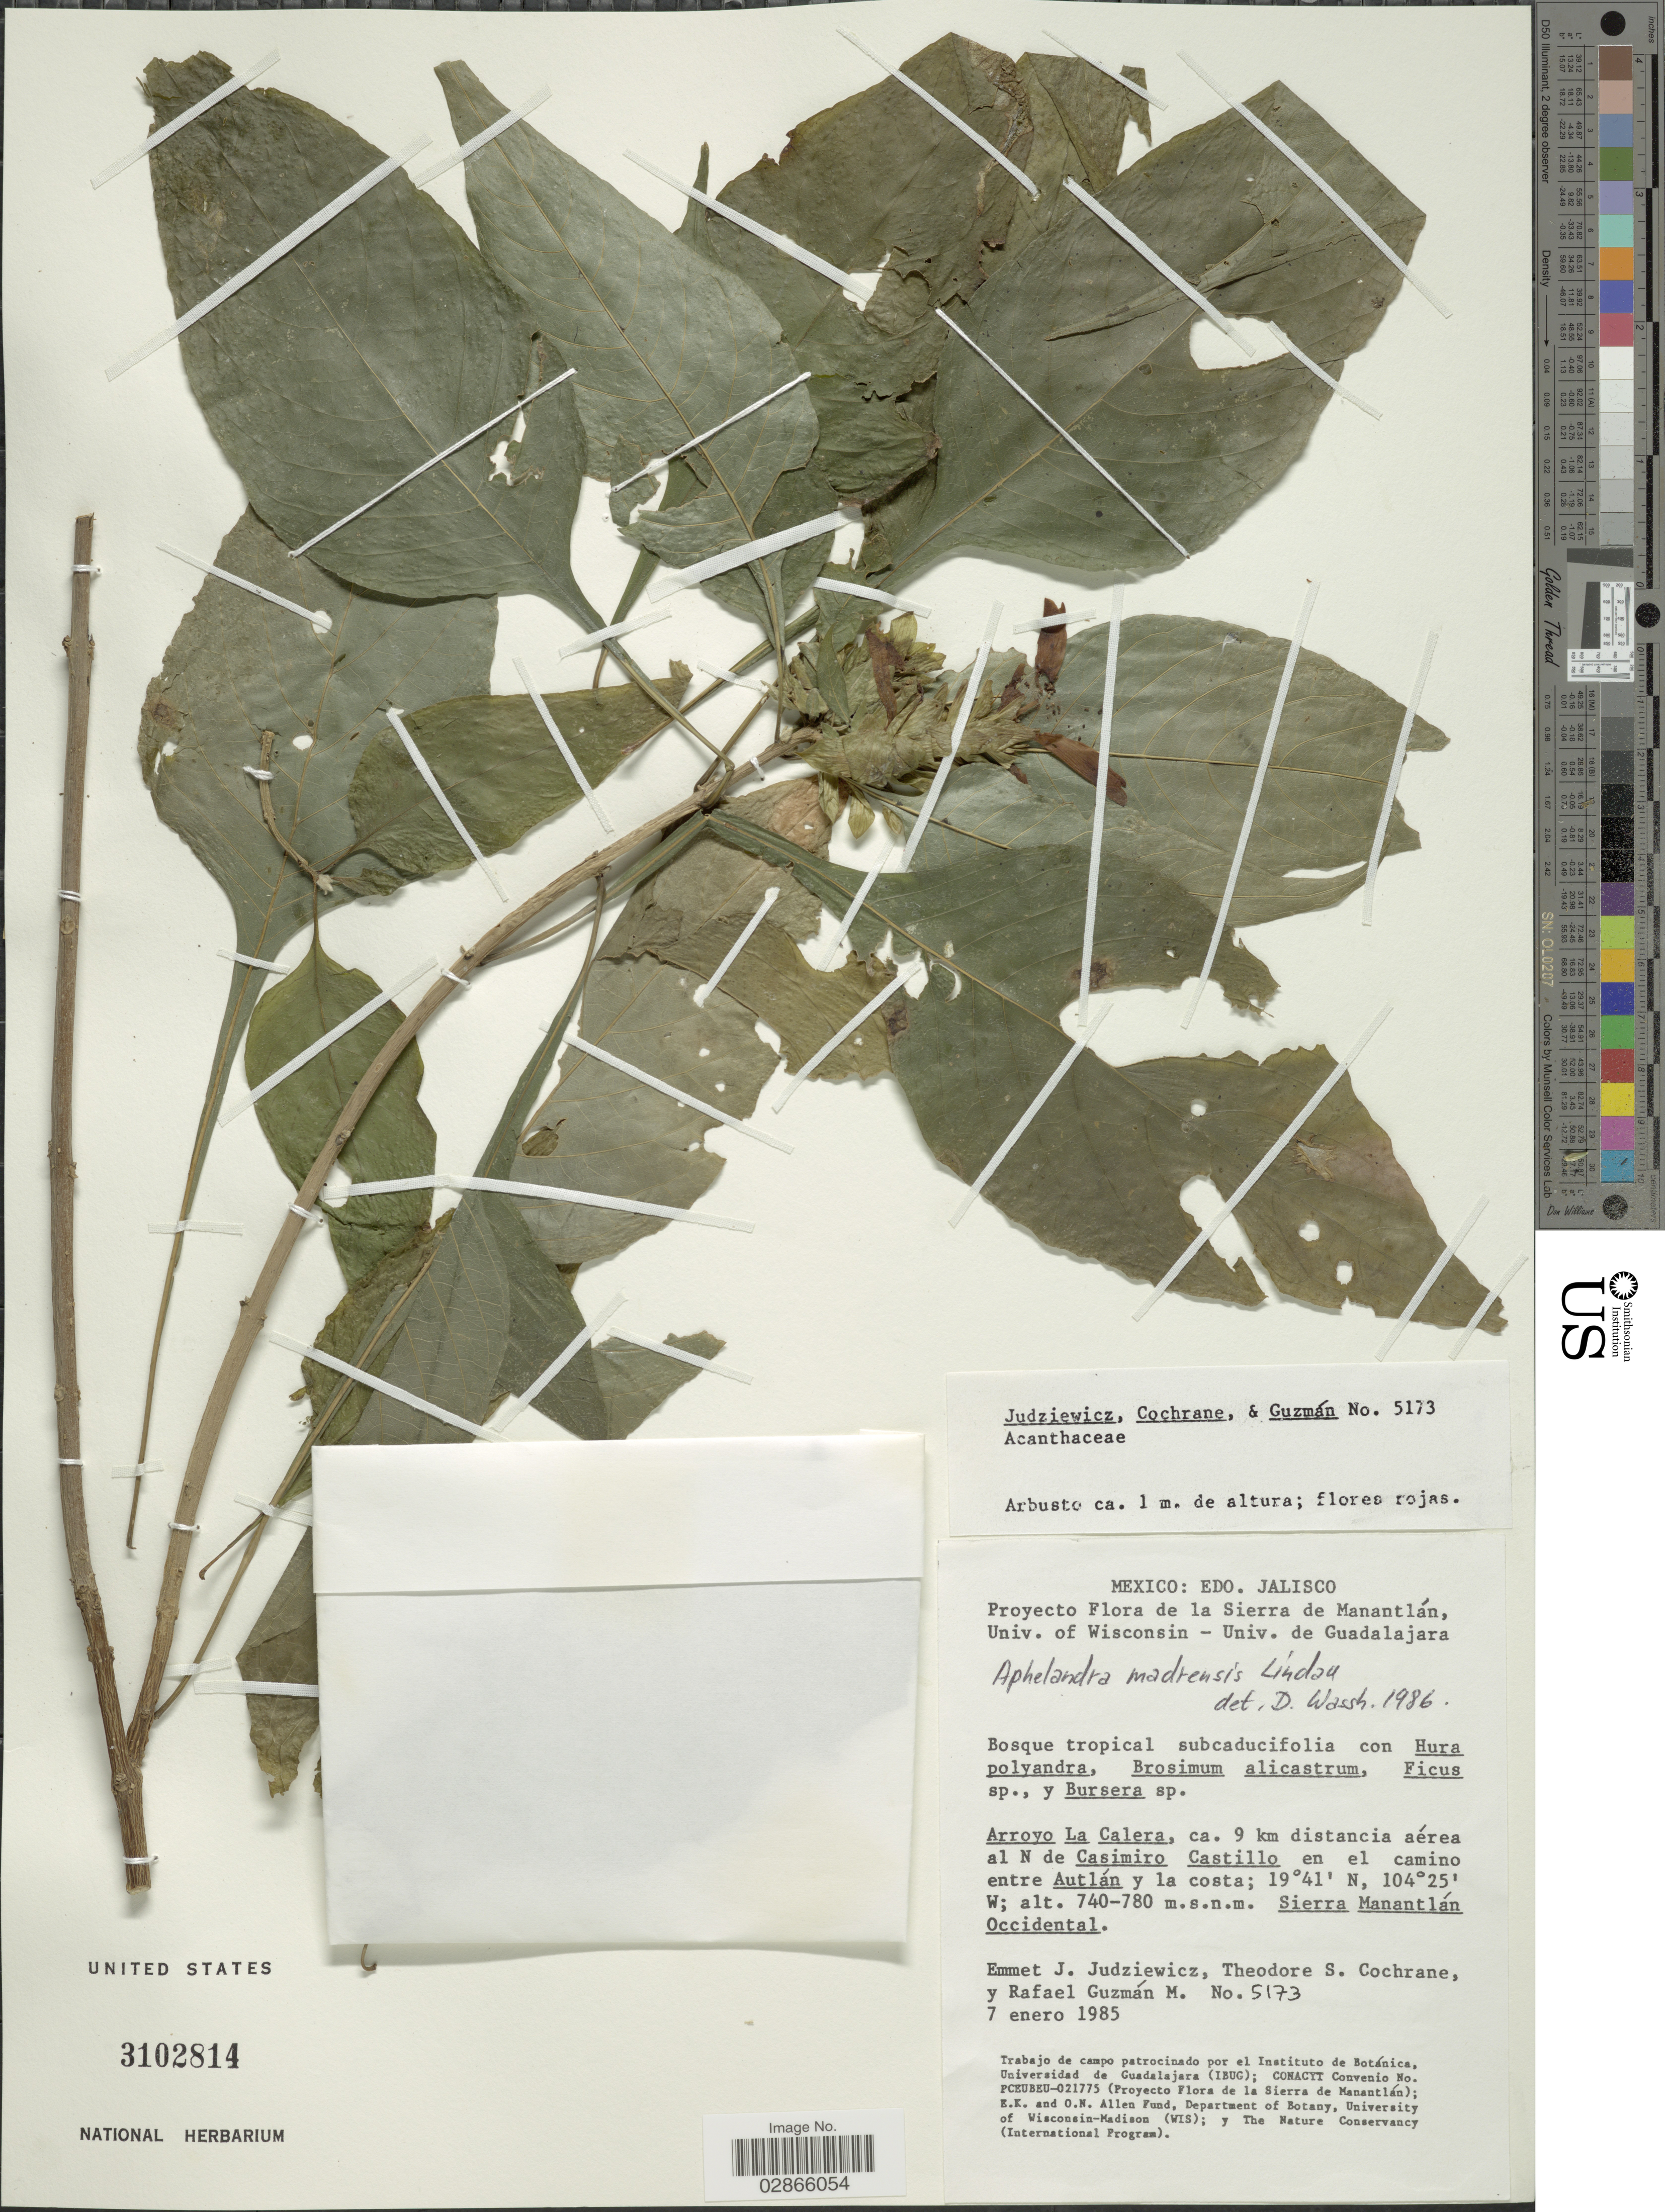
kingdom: Plantae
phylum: Tracheophyta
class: Magnoliopsida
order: Lamiales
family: Acanthaceae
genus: Aphelandra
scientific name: Aphelandra madrensis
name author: Lindau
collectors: E. J. Judziewicz, T. S. Cochrane & R. Guzman-M.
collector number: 5173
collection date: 1985-01-07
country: Mexico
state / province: Jalisco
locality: Arroyo La Calera, ca. 9 km distancia aérea al N de Casimiro Castillo en el camino entre Autlán y la costa. Sierra Manantlán Occidental.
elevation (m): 740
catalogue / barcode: US 3102814